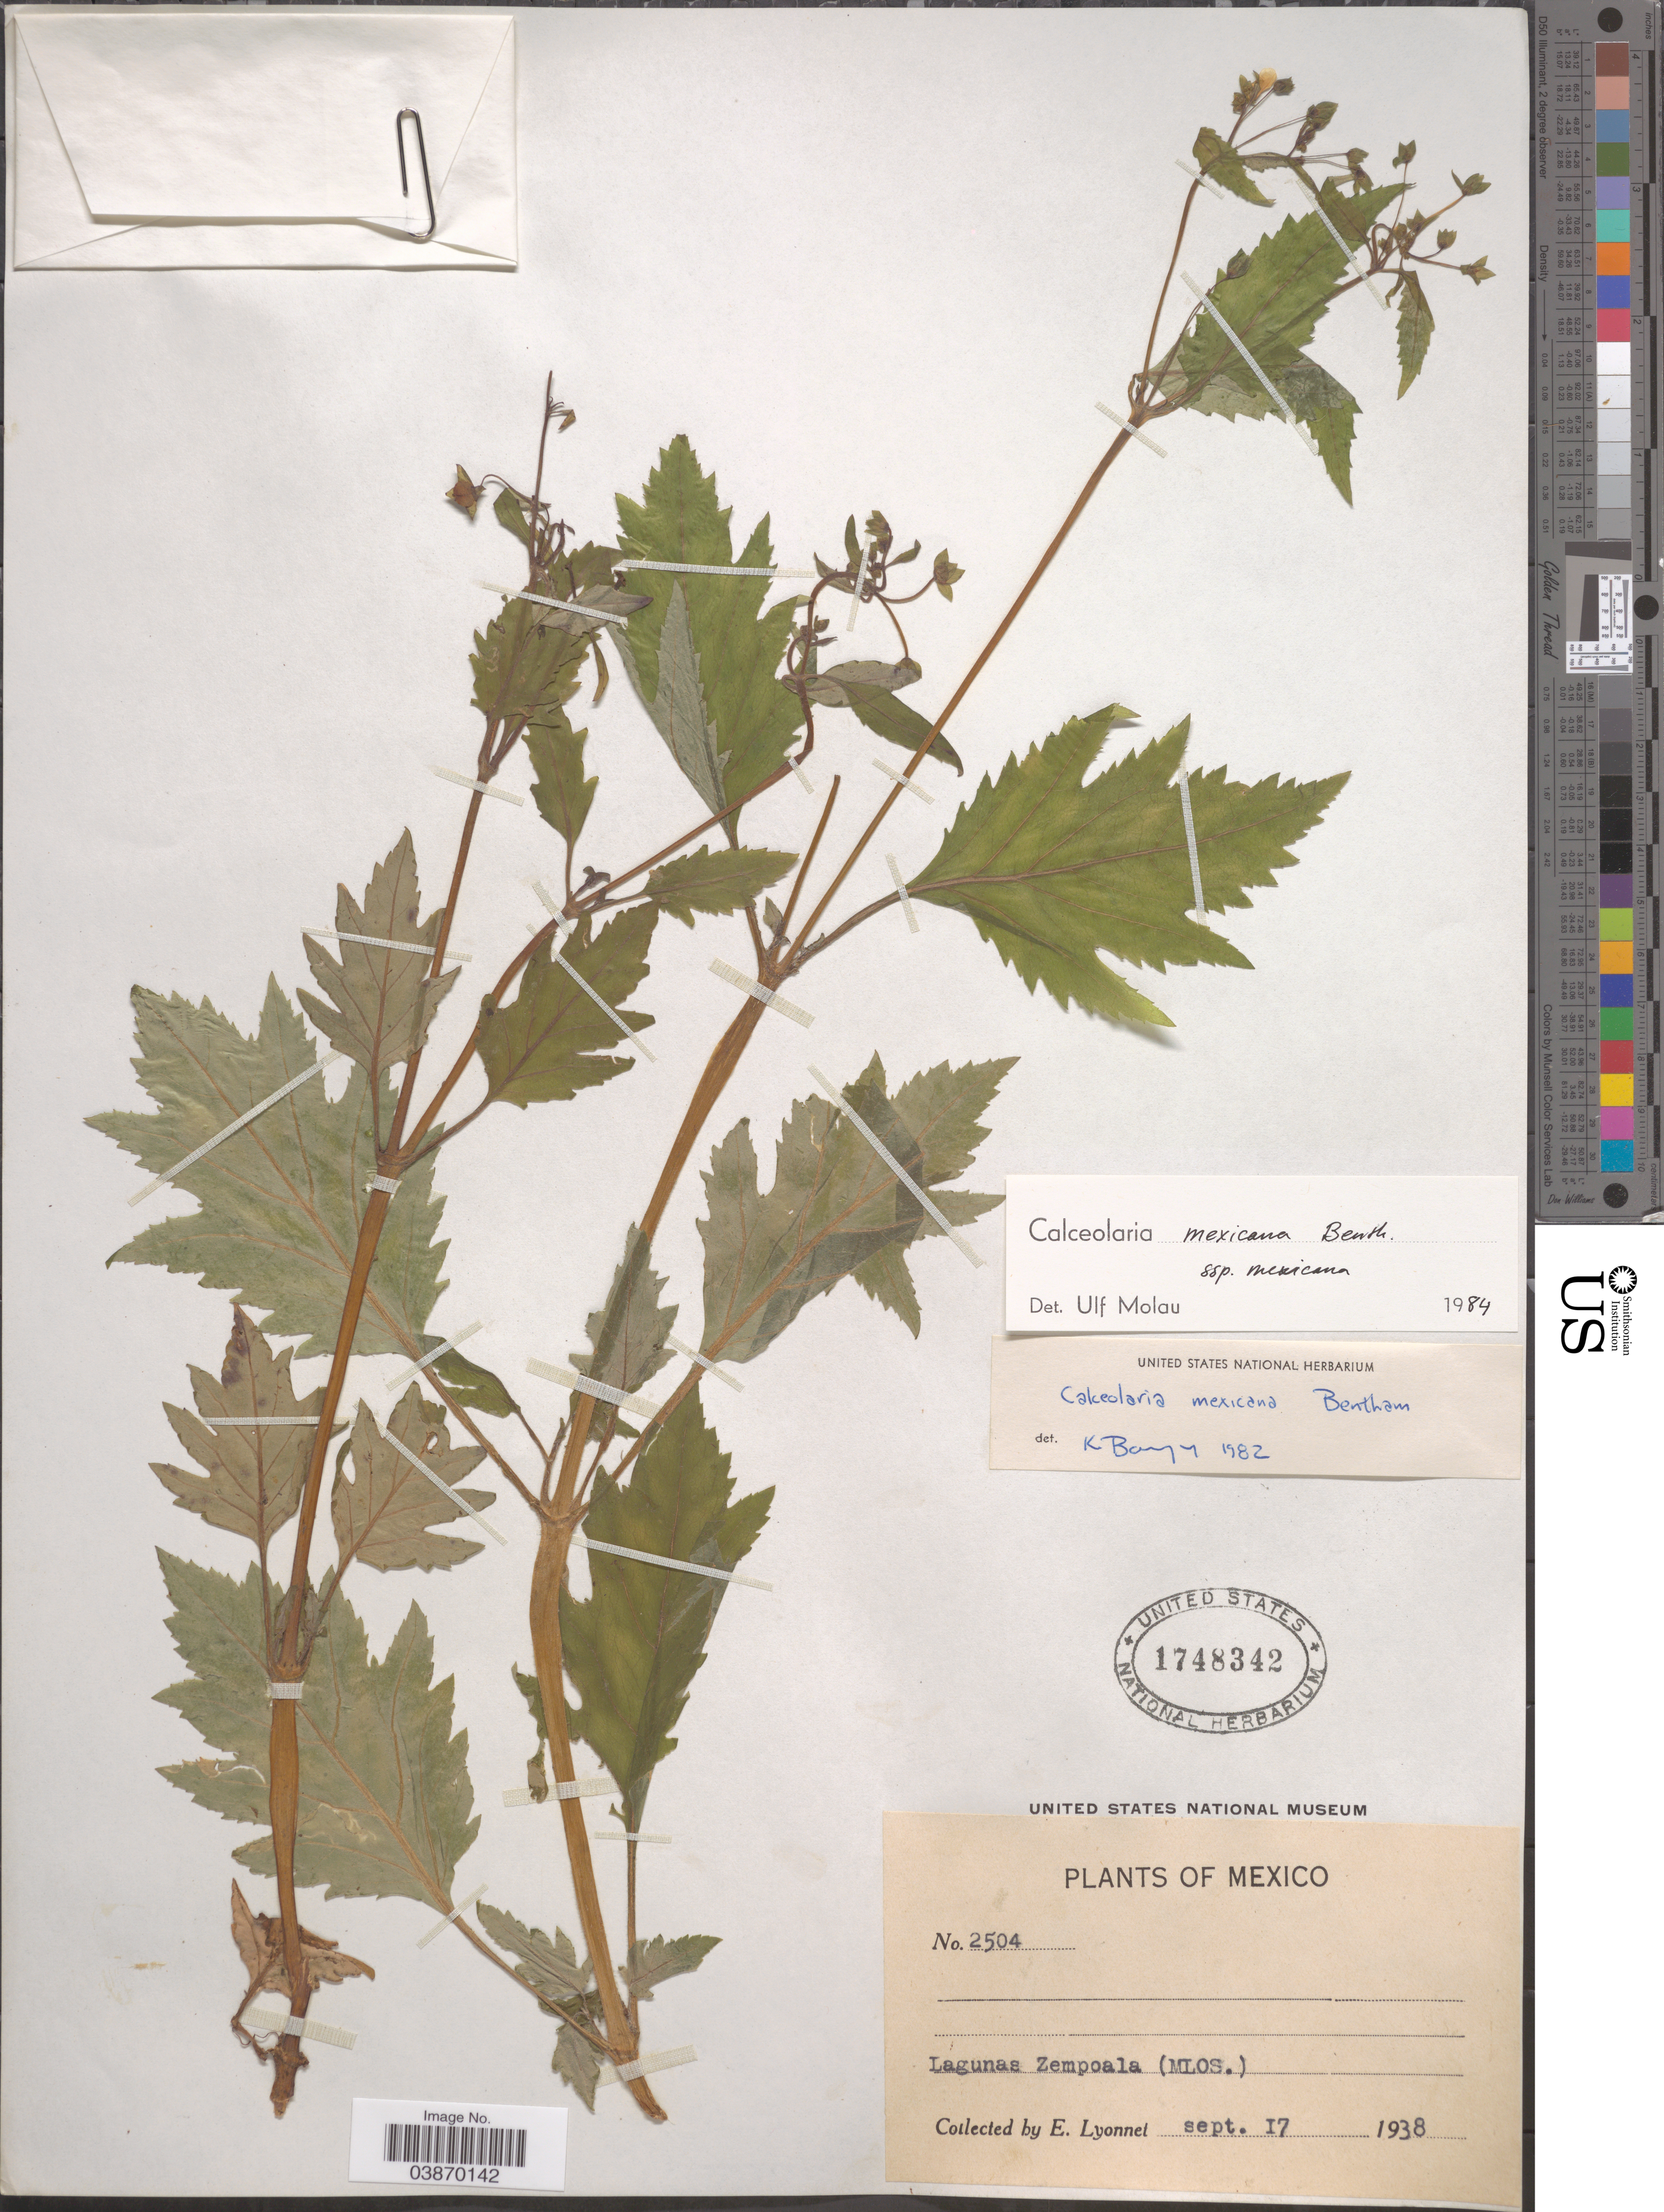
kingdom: Plantae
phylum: Tracheophyta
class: Magnoliopsida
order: Lamiales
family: Calceolariaceae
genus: Calceolaria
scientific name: Calceolaria mexicana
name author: Benth.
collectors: E. Lyonnel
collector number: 2504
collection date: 1938-09-17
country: Mexico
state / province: Morelos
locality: Lagunas Zempala.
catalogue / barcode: US 1748342